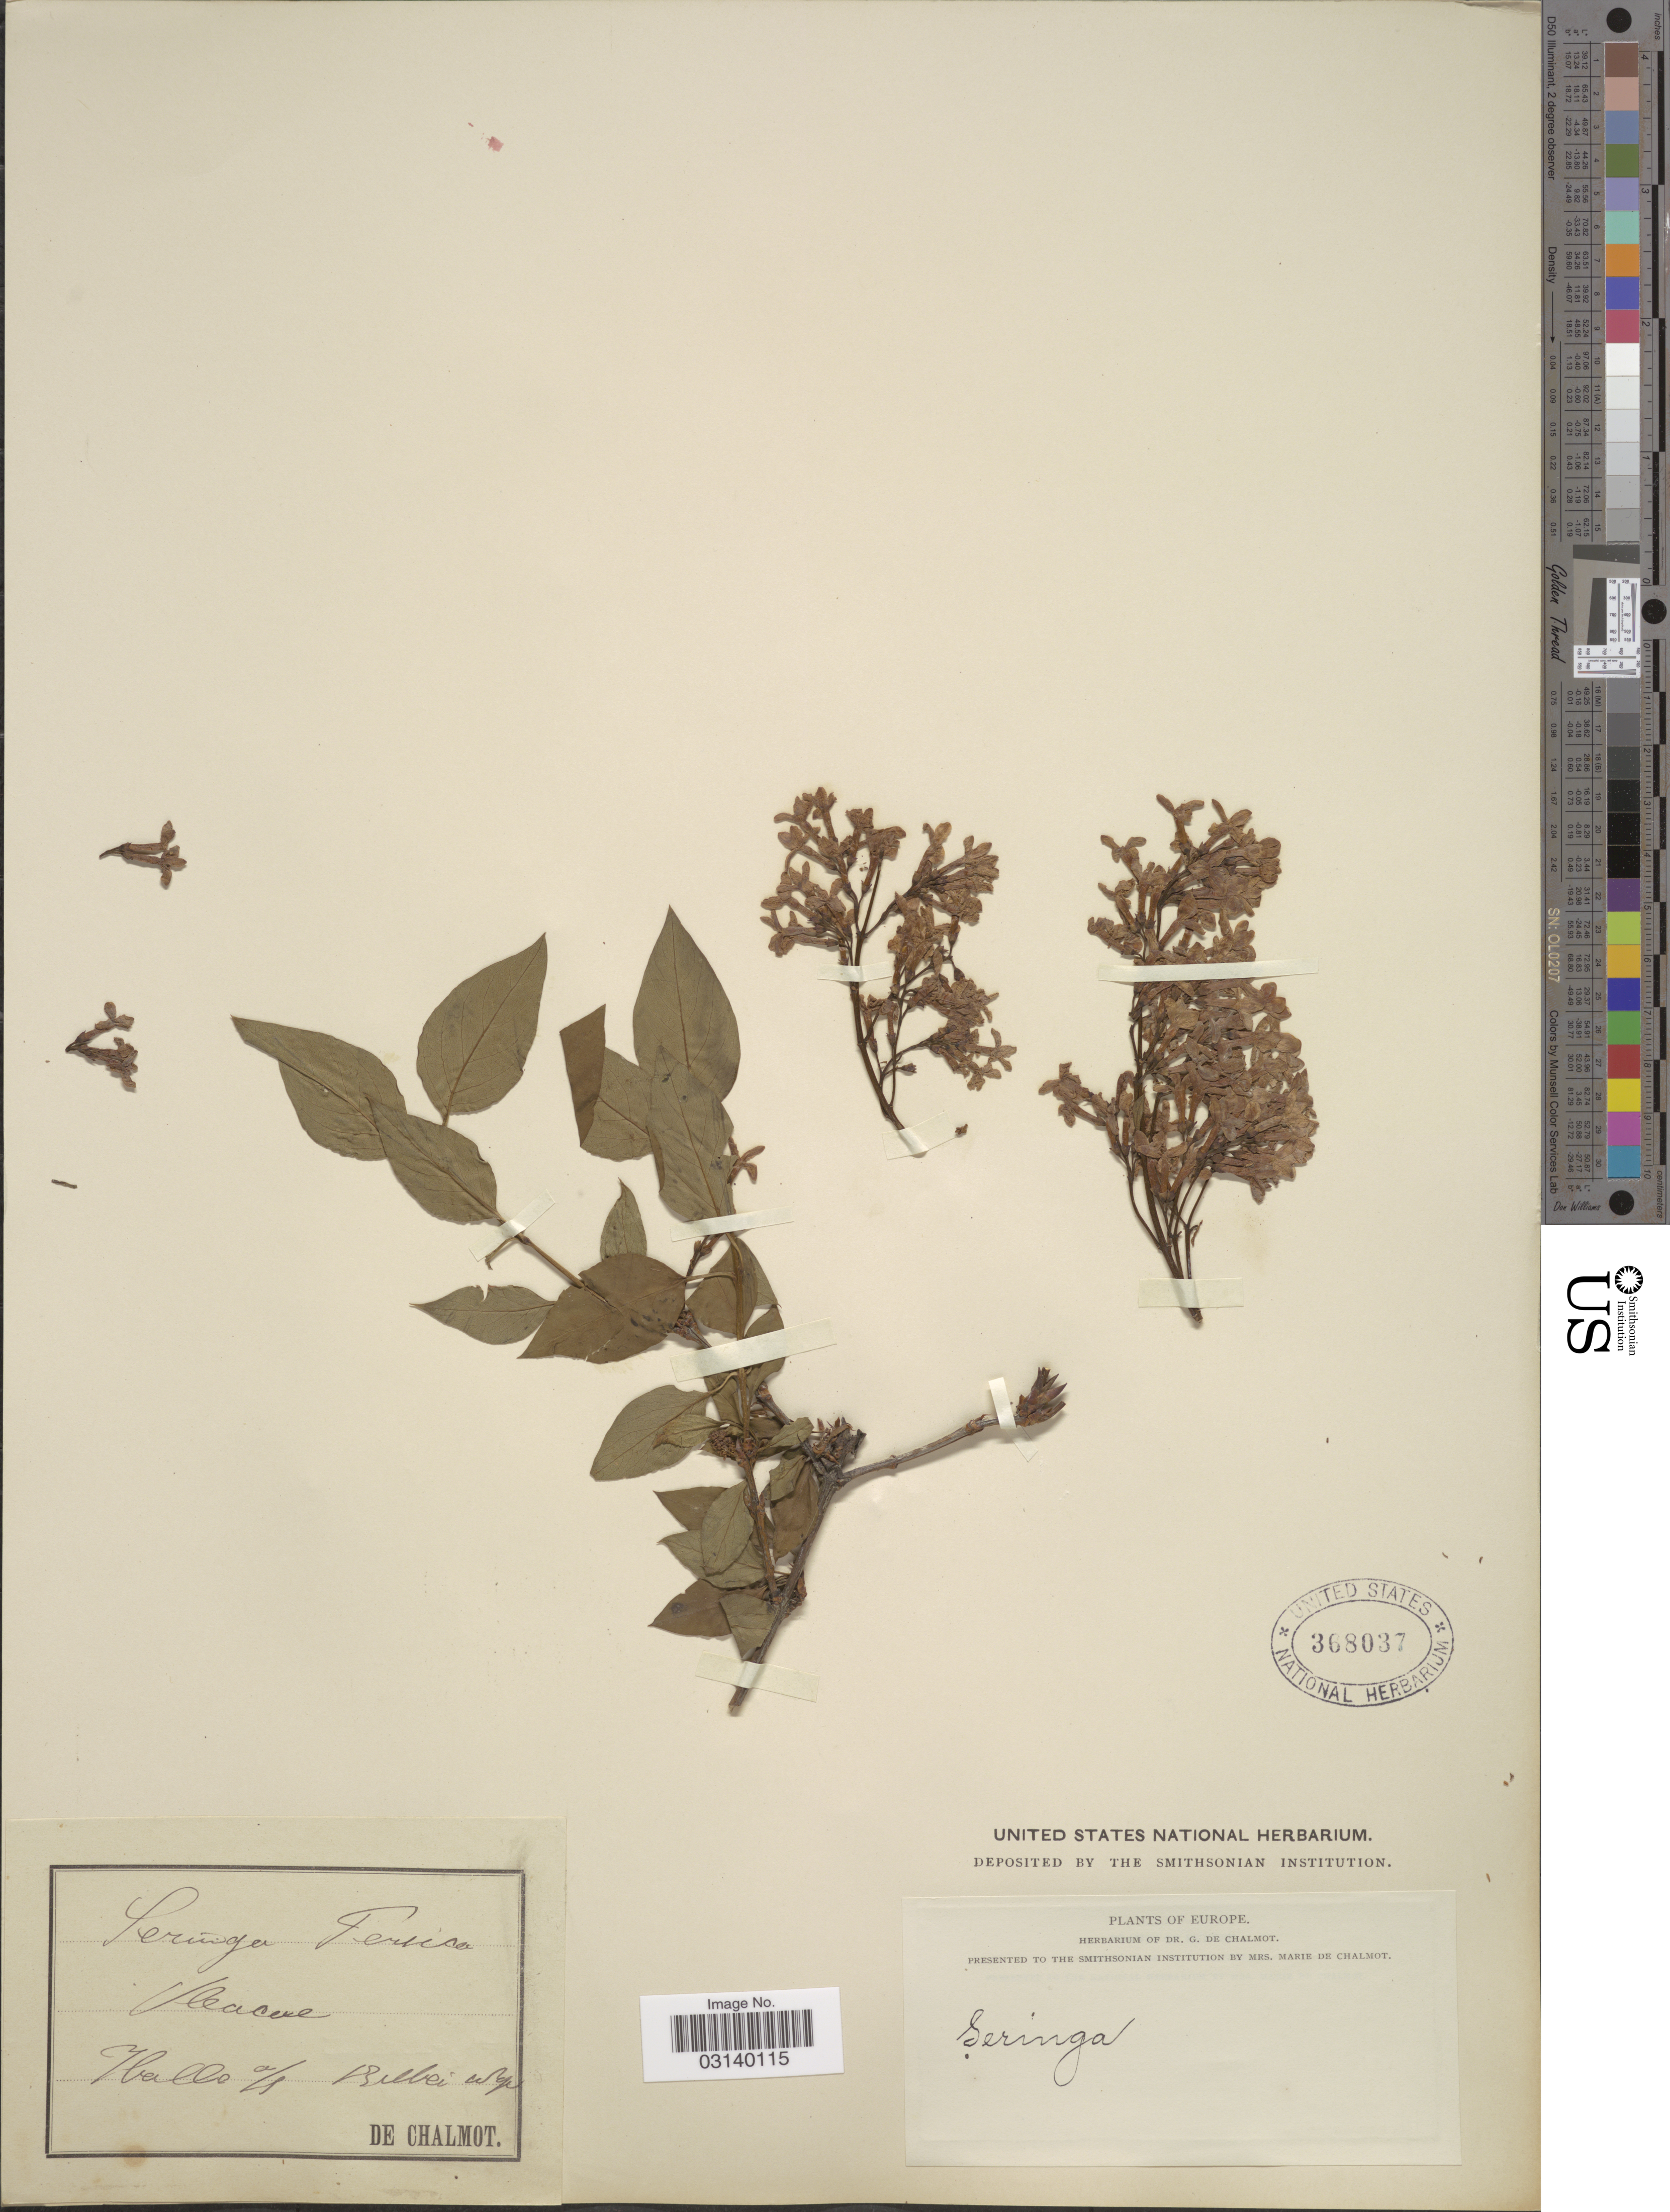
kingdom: Plantae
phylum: Tracheophyta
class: Magnoliopsida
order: Lamiales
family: Oleaceae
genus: Syringa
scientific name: Syringa sp.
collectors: G. de Chalmot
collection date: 1891-05-13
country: Germany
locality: Europe. Vleacue, Halle a/s.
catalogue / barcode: US 368037